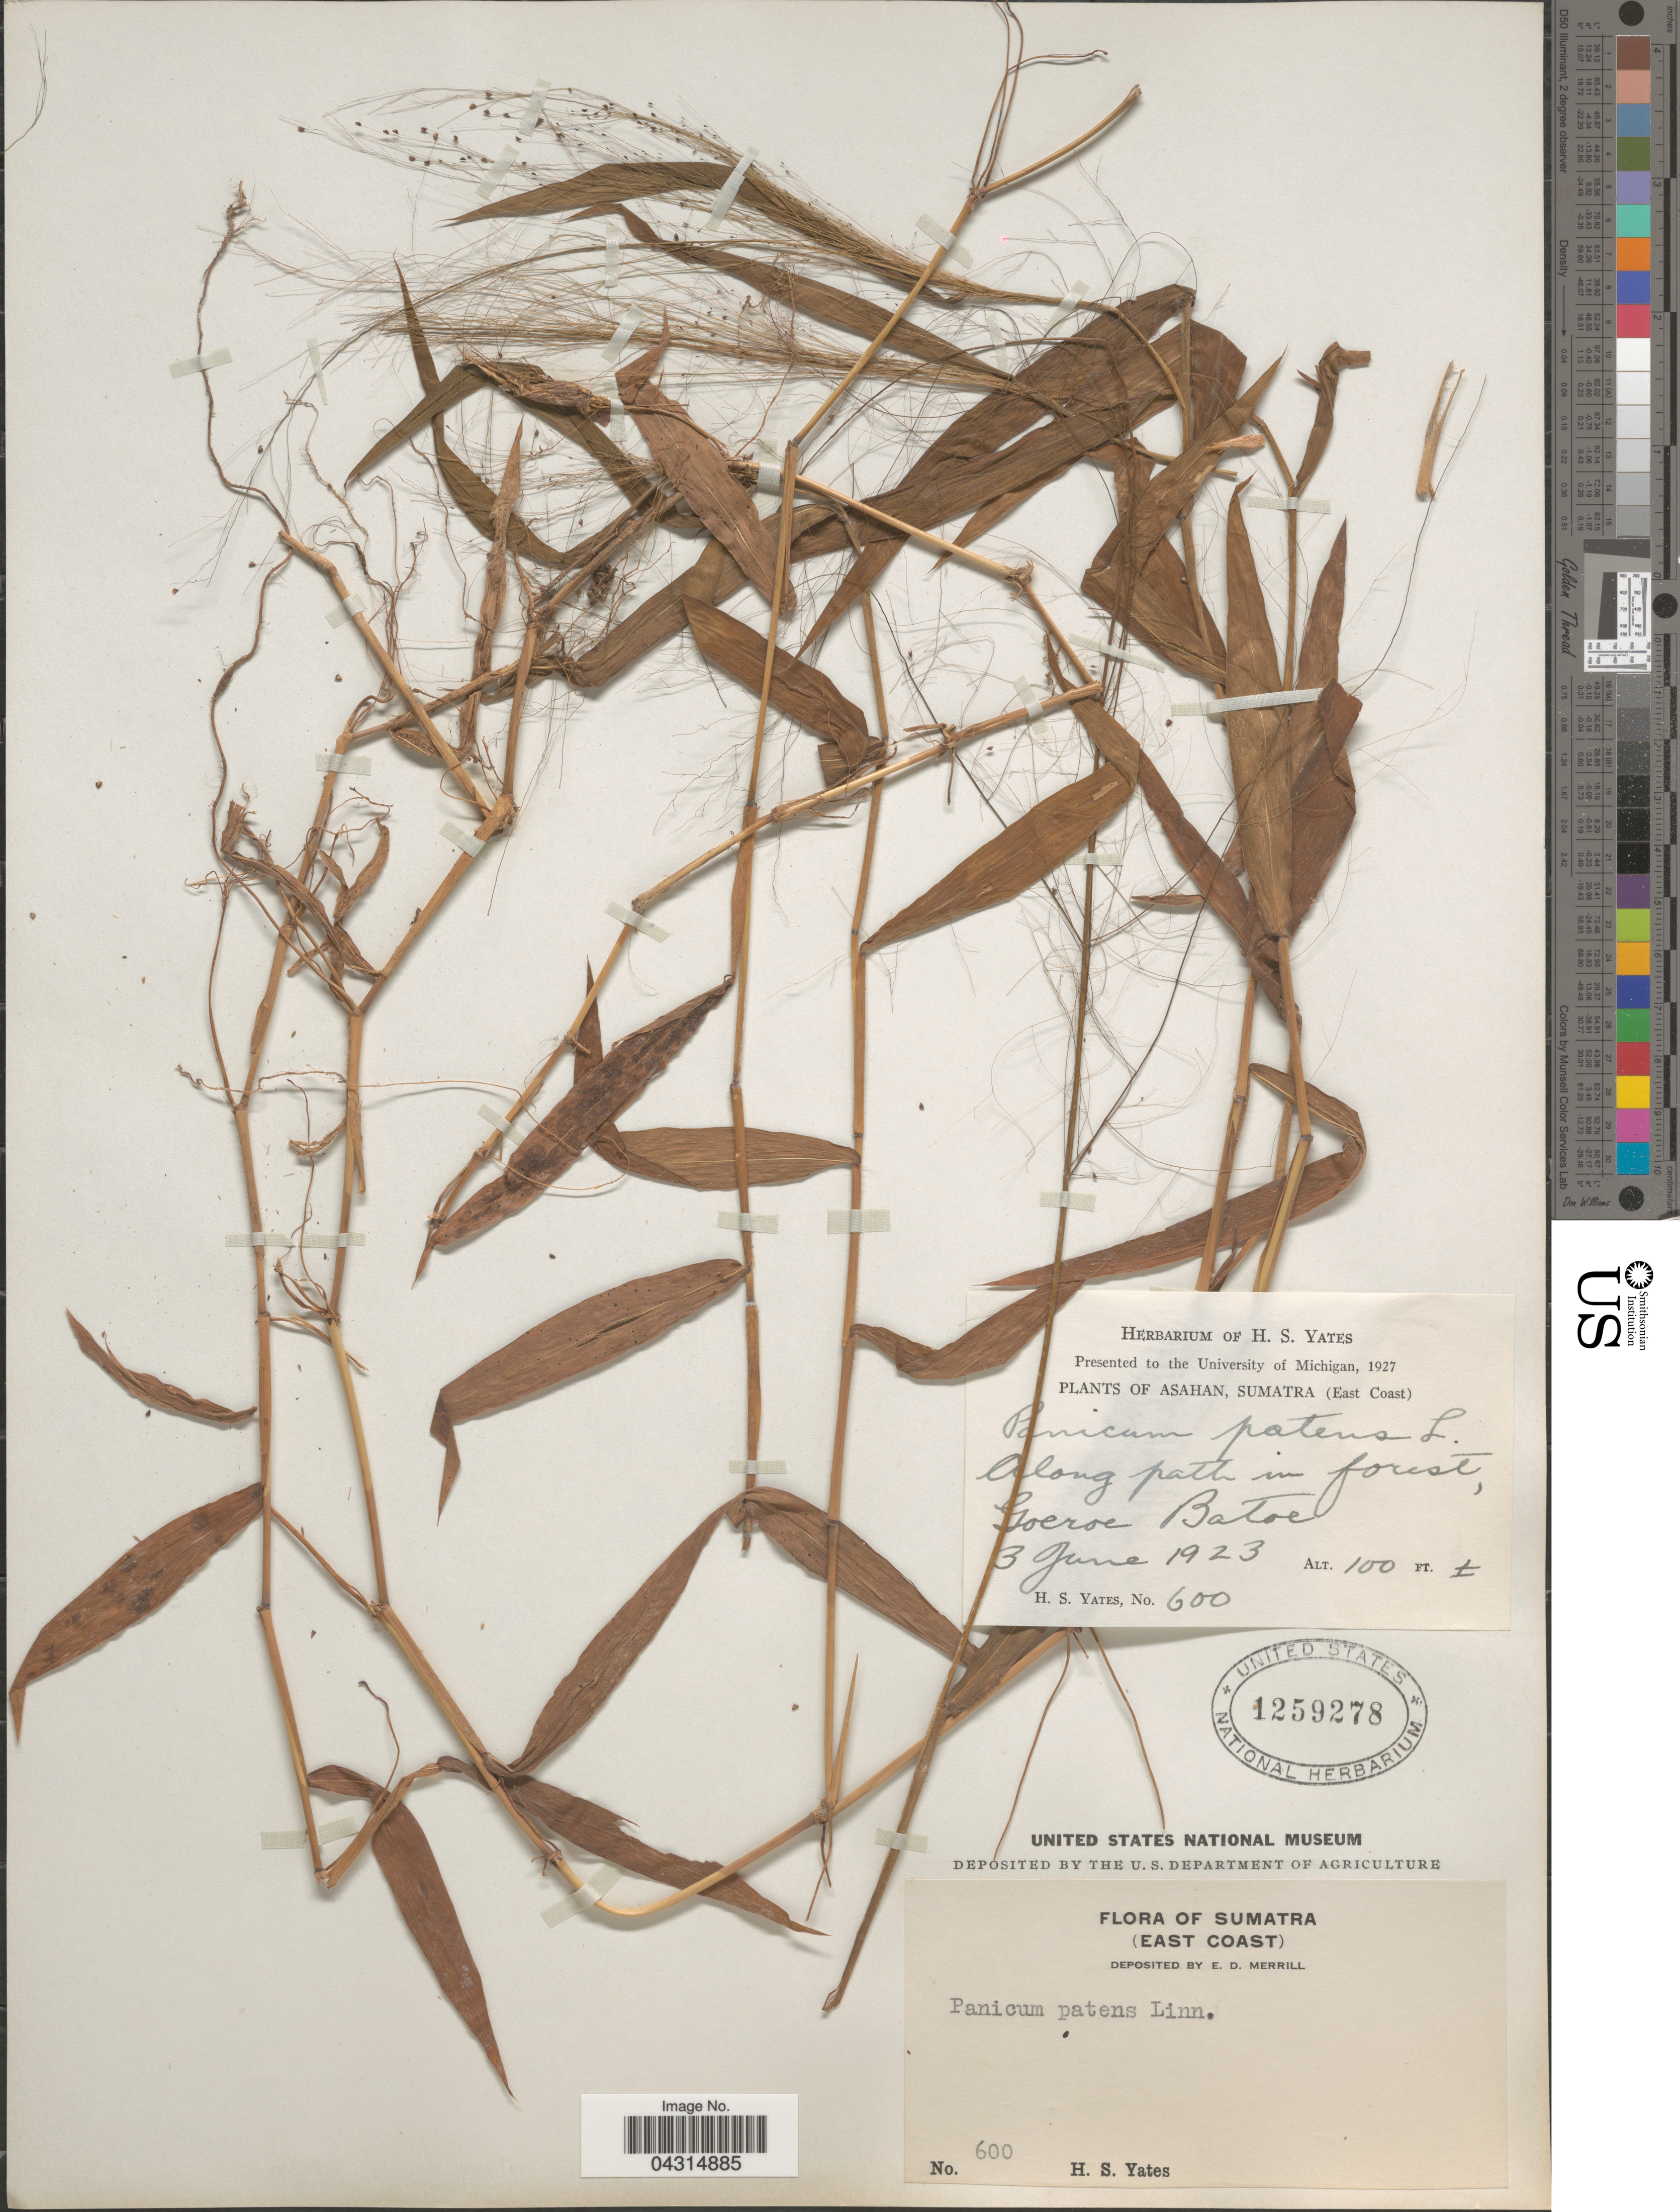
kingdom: Plantae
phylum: Tracheophyta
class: Liliopsida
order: Poales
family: Poaceae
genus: Cyrtococcum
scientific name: Cyrtococcum patens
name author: (L.) A. Camus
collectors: H. S. Yates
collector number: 600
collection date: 1923-06-03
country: Indonesia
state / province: Sumatra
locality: Asahan, (East Coast). Along path in forest, Goeroe Batoe.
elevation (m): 30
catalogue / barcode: US 1259278